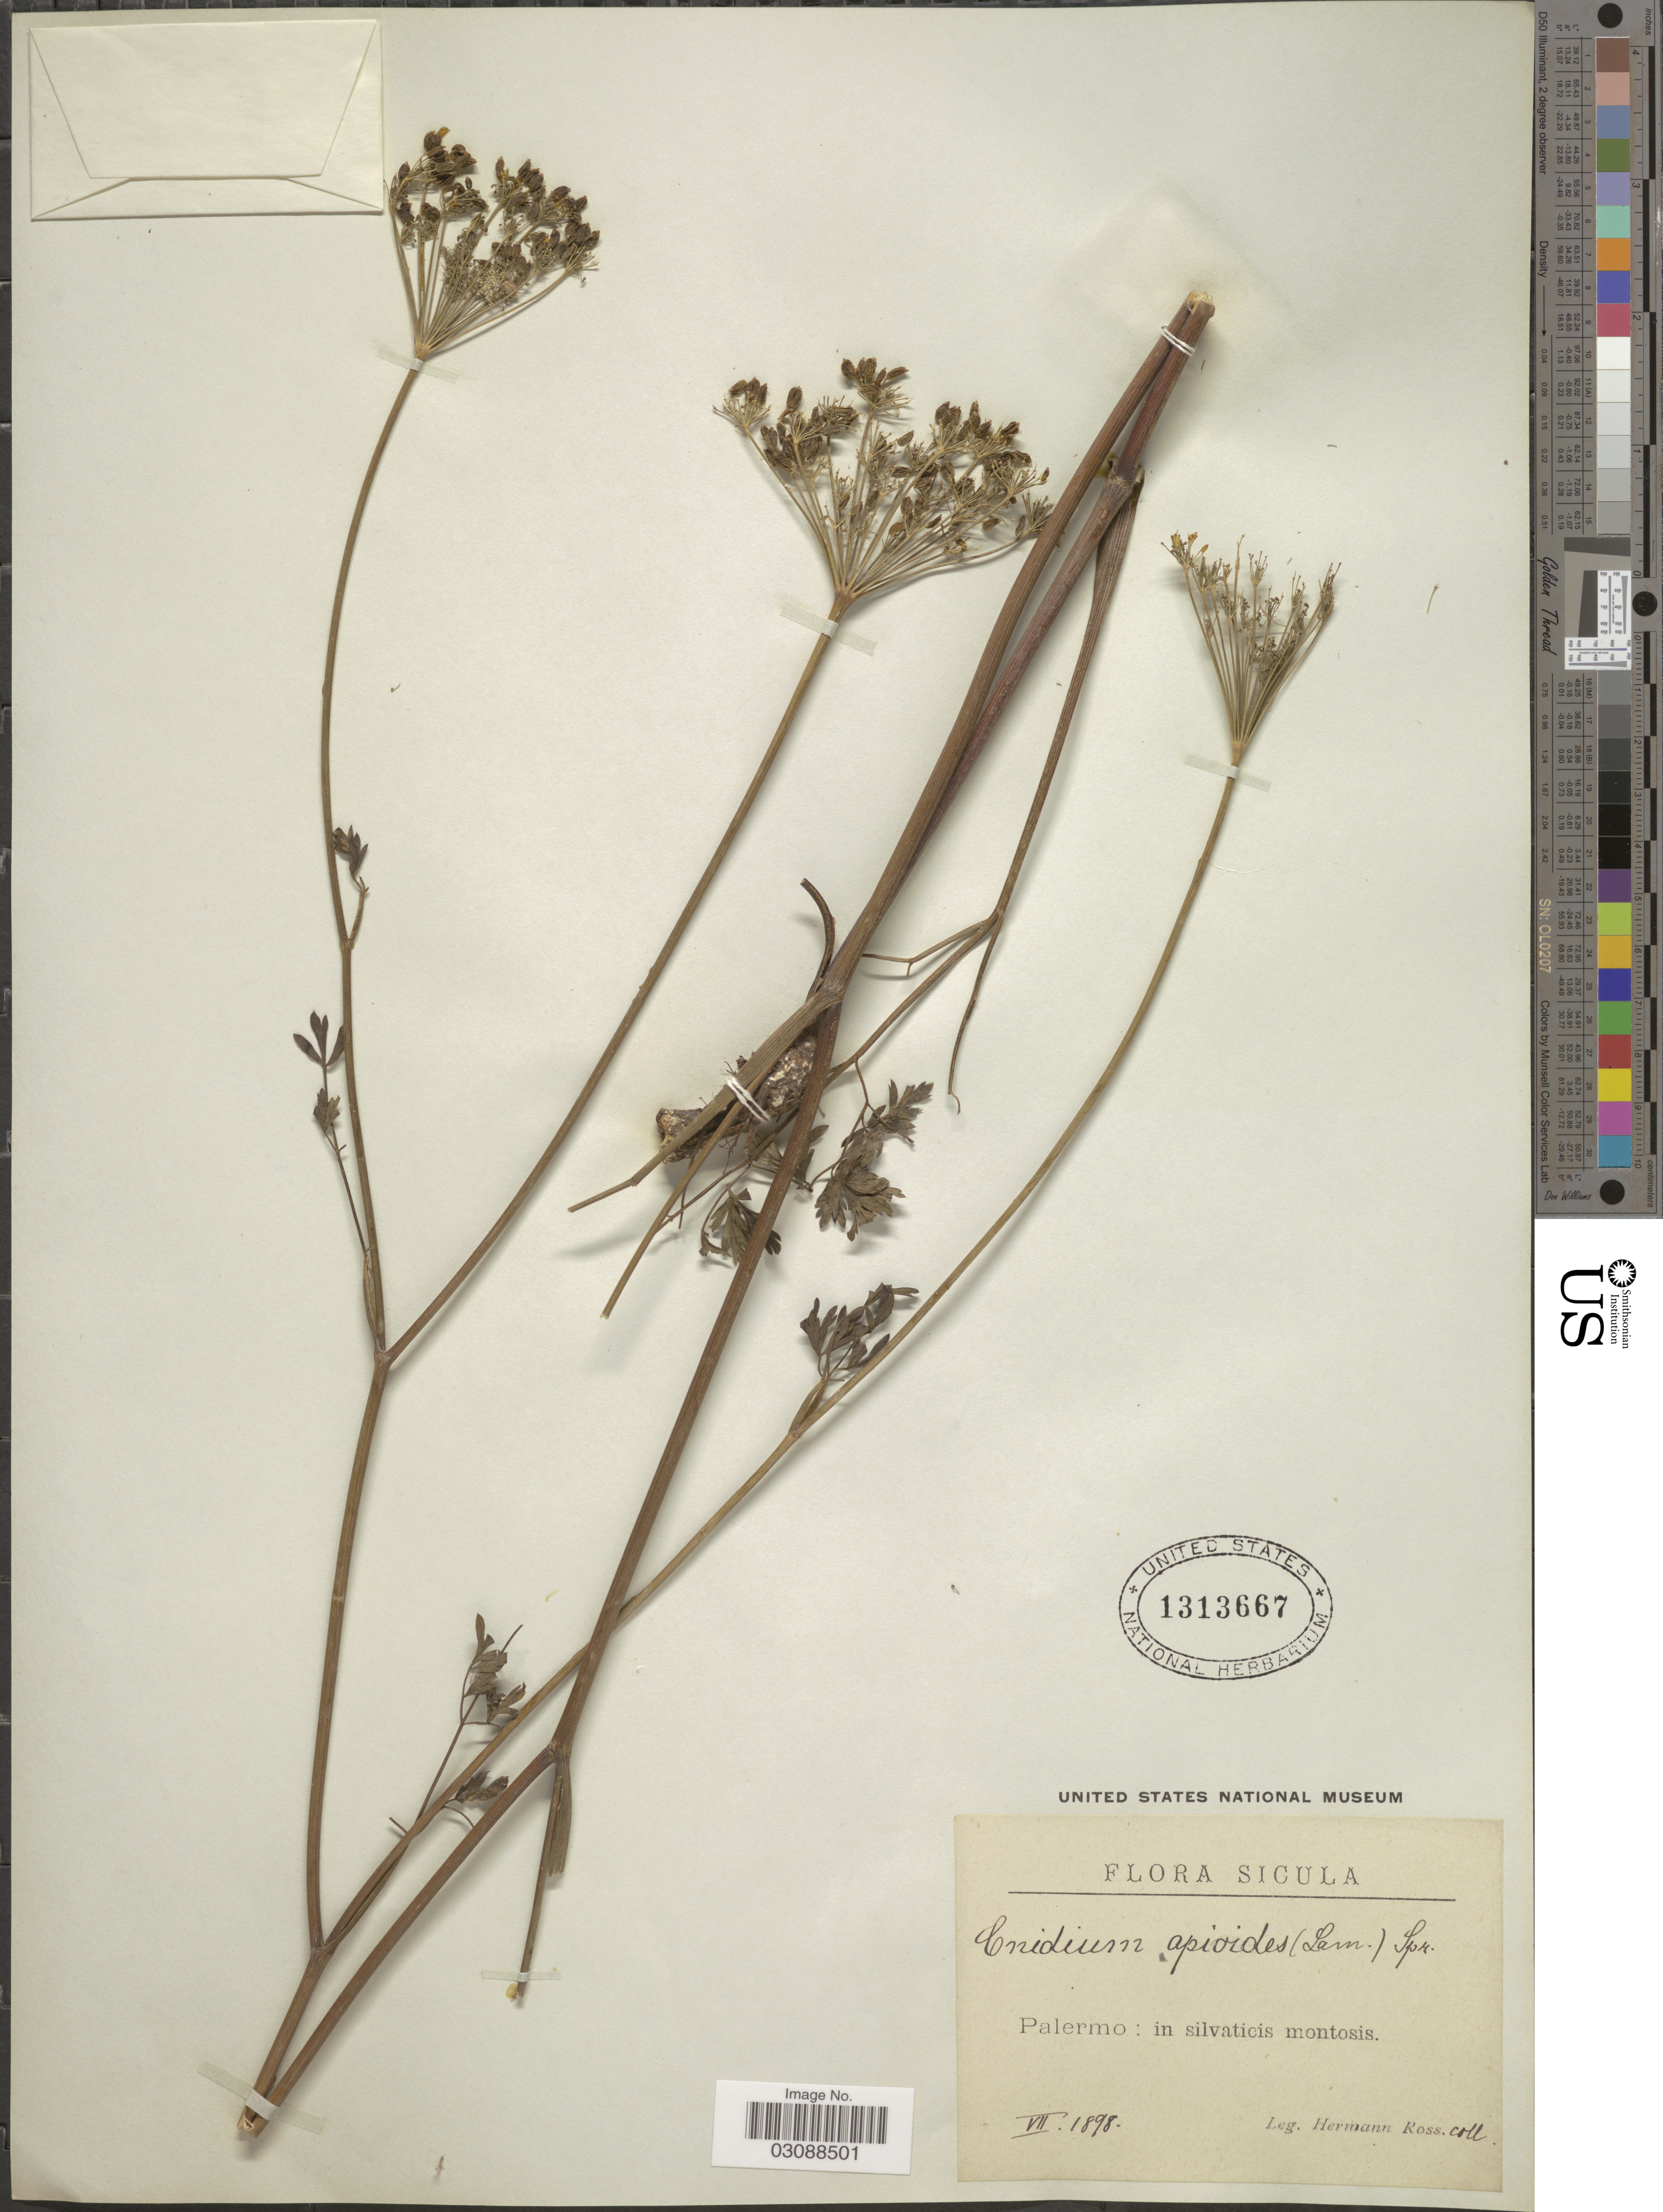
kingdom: Plantae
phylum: Tracheophyta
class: Magnoliopsida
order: Apiales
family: Apiaceae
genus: Cnidium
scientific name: Cnidium apioides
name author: (Lam.) Spreng.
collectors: H. Ross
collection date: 1898-07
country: Italy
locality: Sicula. Palermo.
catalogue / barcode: US 1313667